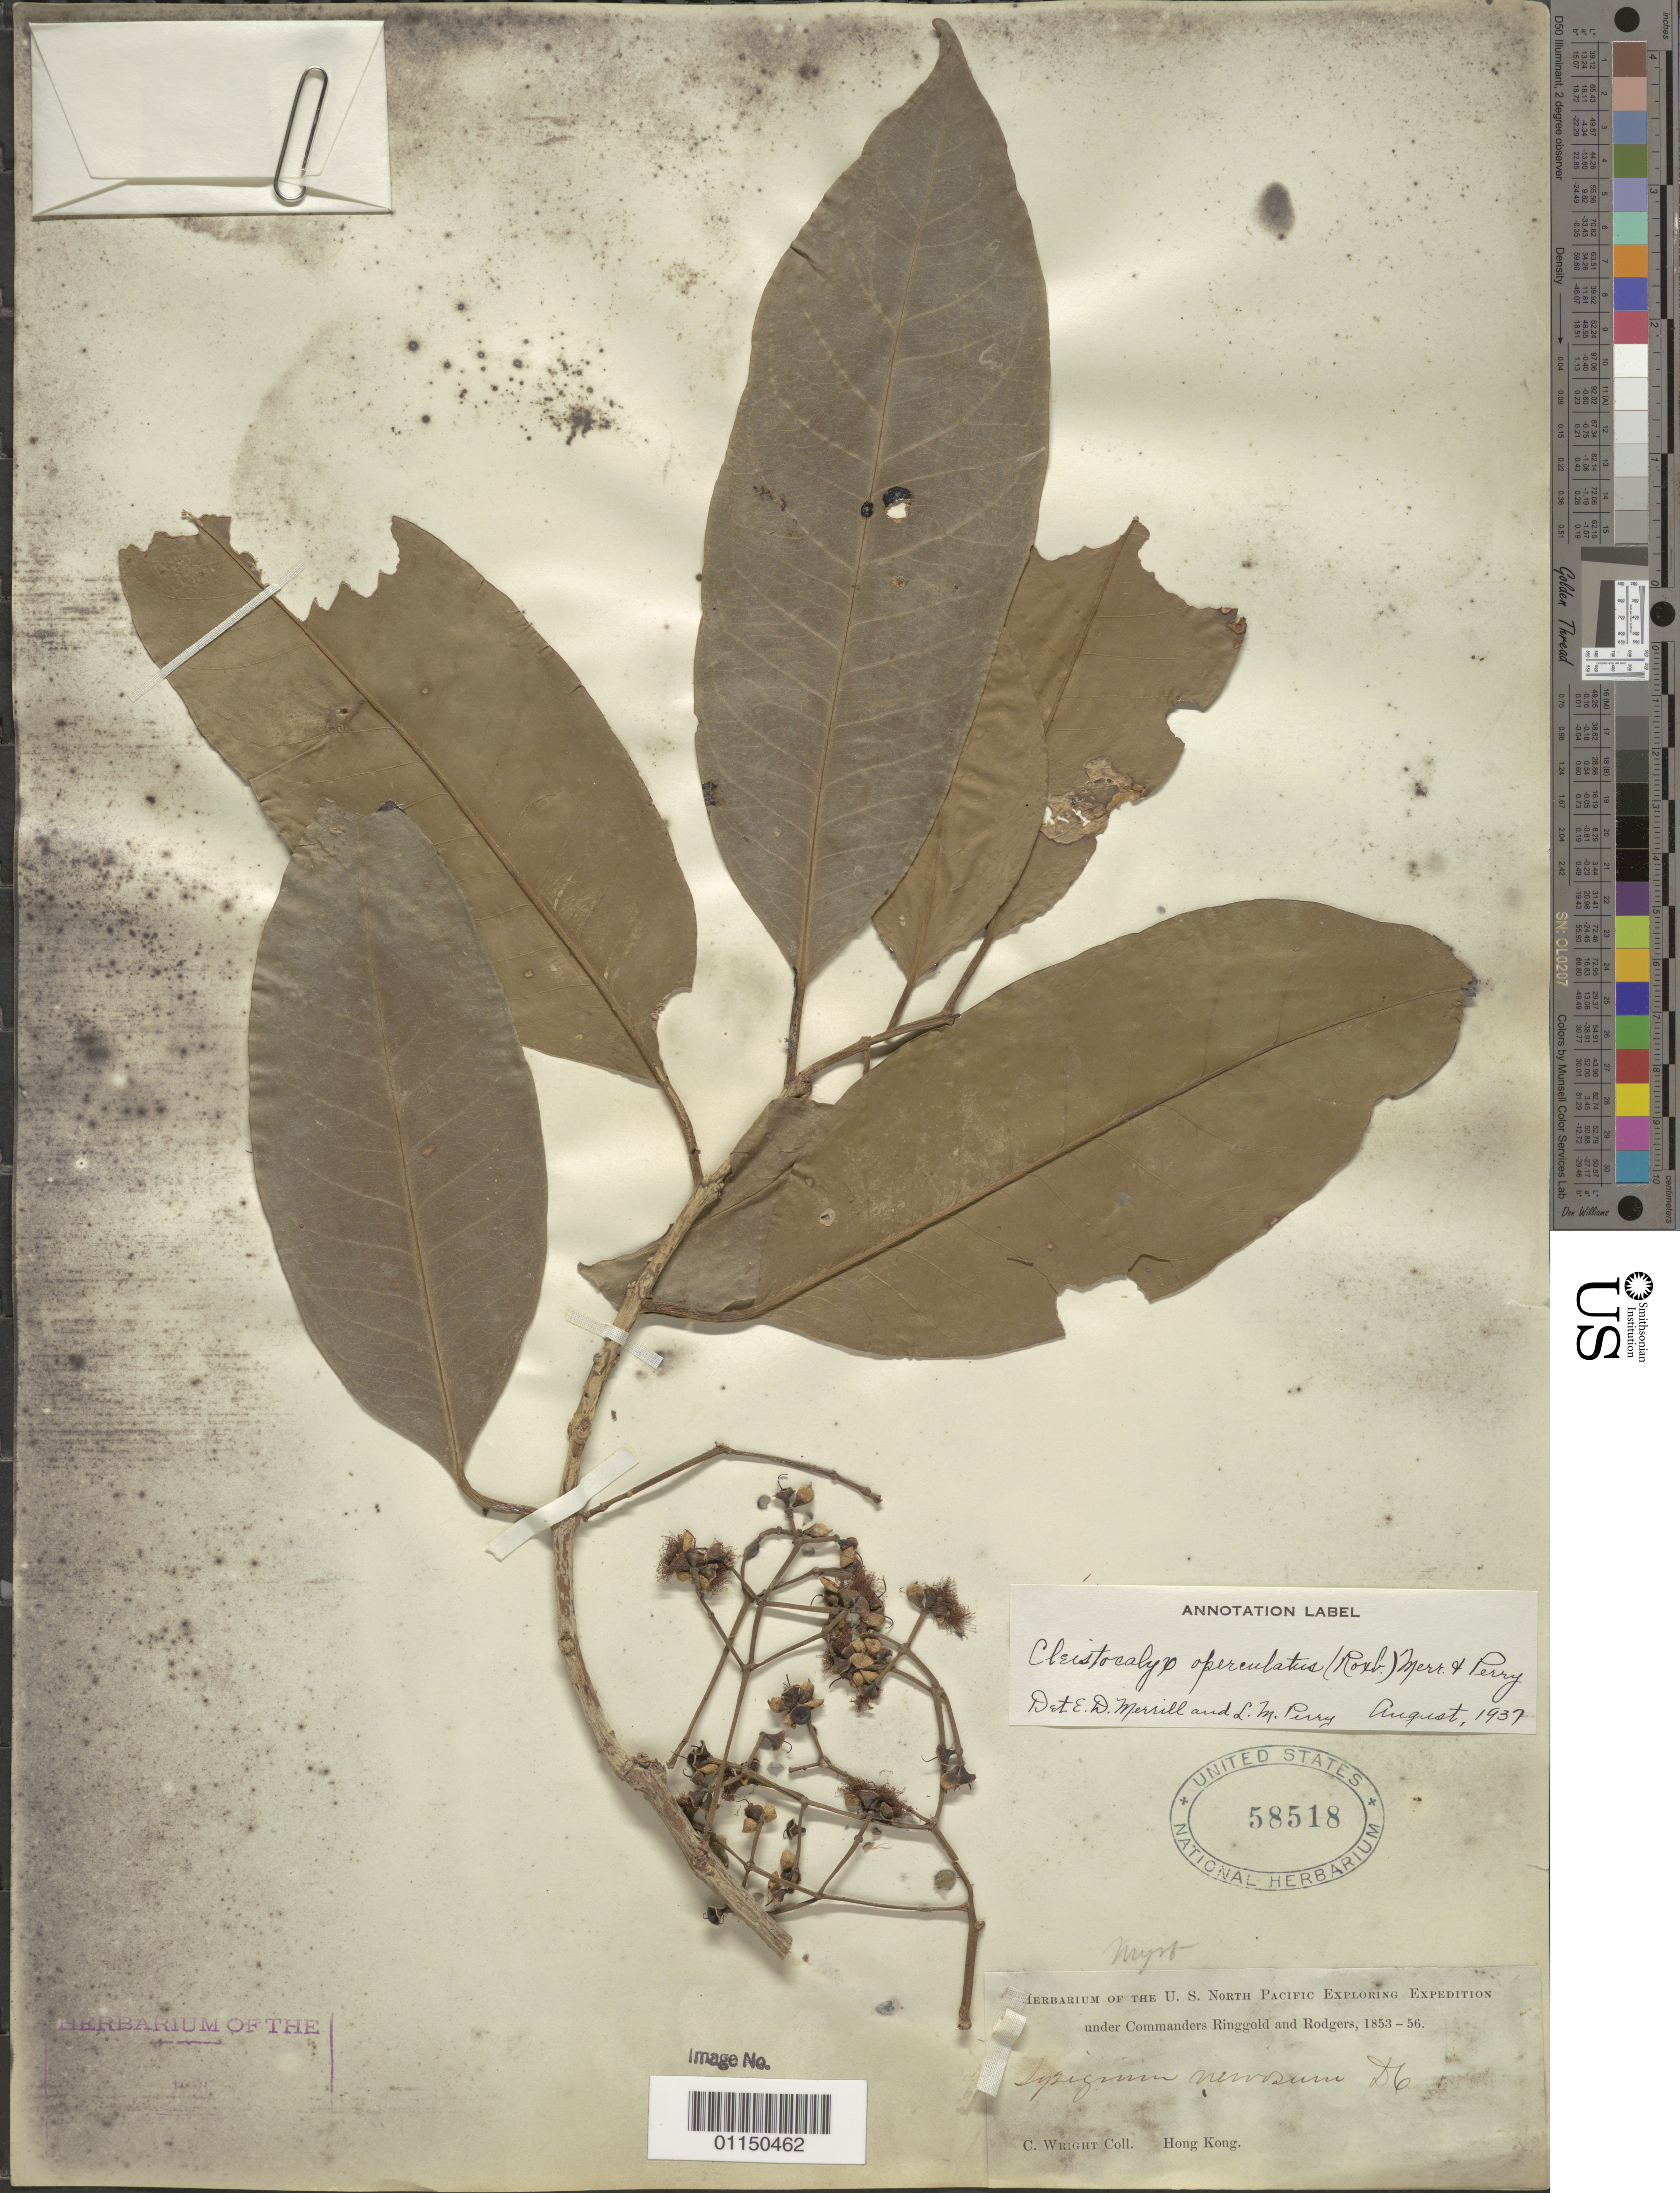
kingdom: Plantae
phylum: Tracheophyta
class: Magnoliopsida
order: Myrtales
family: Myrtaceae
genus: Syzygium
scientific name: Syzygium nervosum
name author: DC.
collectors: C. Wright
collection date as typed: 1853 to -- -- 1856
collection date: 1853/1856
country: China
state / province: Hong Kong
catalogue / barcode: US 58518